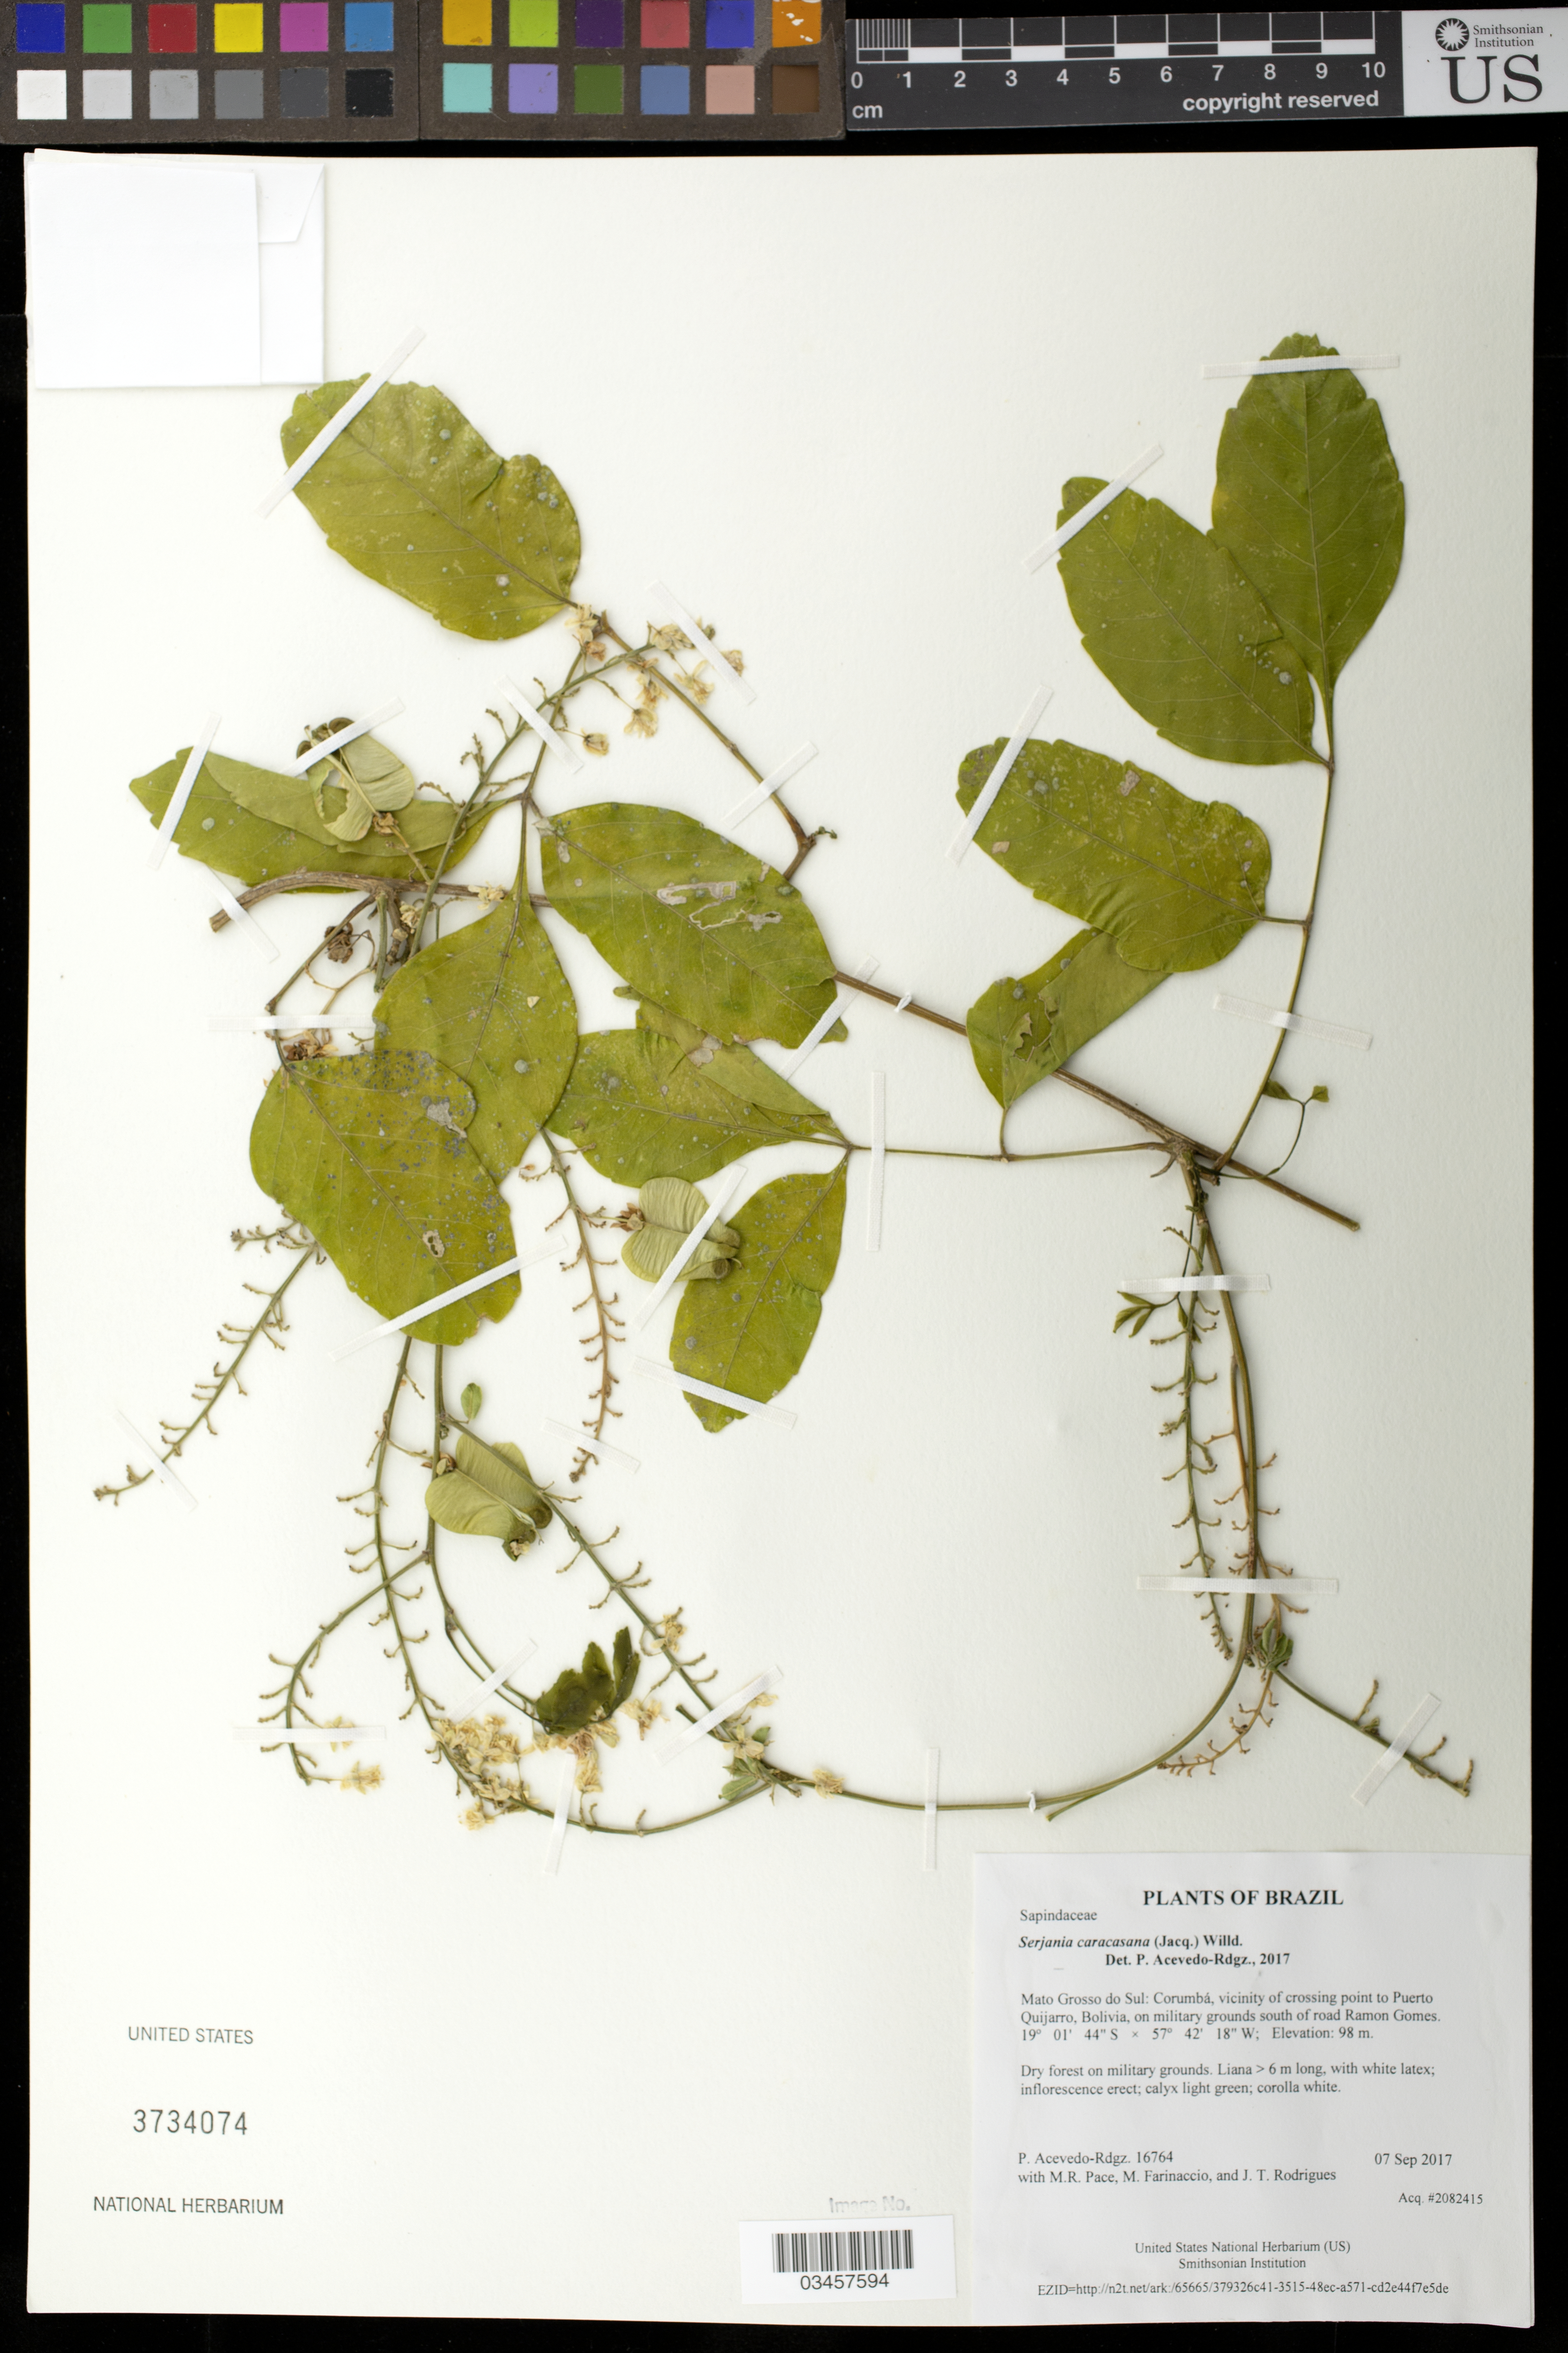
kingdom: Plantae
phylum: Tracheophyta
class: Magnoliopsida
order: Sapindales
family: Sapindaceae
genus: Serjania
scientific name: Serjania caracasana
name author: (Jacq.) Willd.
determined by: Acevedo-Rodríguez, P., (BOT), Smithsonian Institution - National Museum of Natural History (UNITED STATES)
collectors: P. Acevedo-Rodr., M. R. Pace, M. Farinaccio & J. T. Rodrigues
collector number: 16764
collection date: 2017-09-07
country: Brazil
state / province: Mato Grosso do Sul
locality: Corumbá, vicinity of crossing point to Puerto Quijarro, Bolivia, on military grounds south of road Ramon Gomes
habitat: Dry forest on military grounds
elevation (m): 98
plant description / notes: US, RB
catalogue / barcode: US 3734074